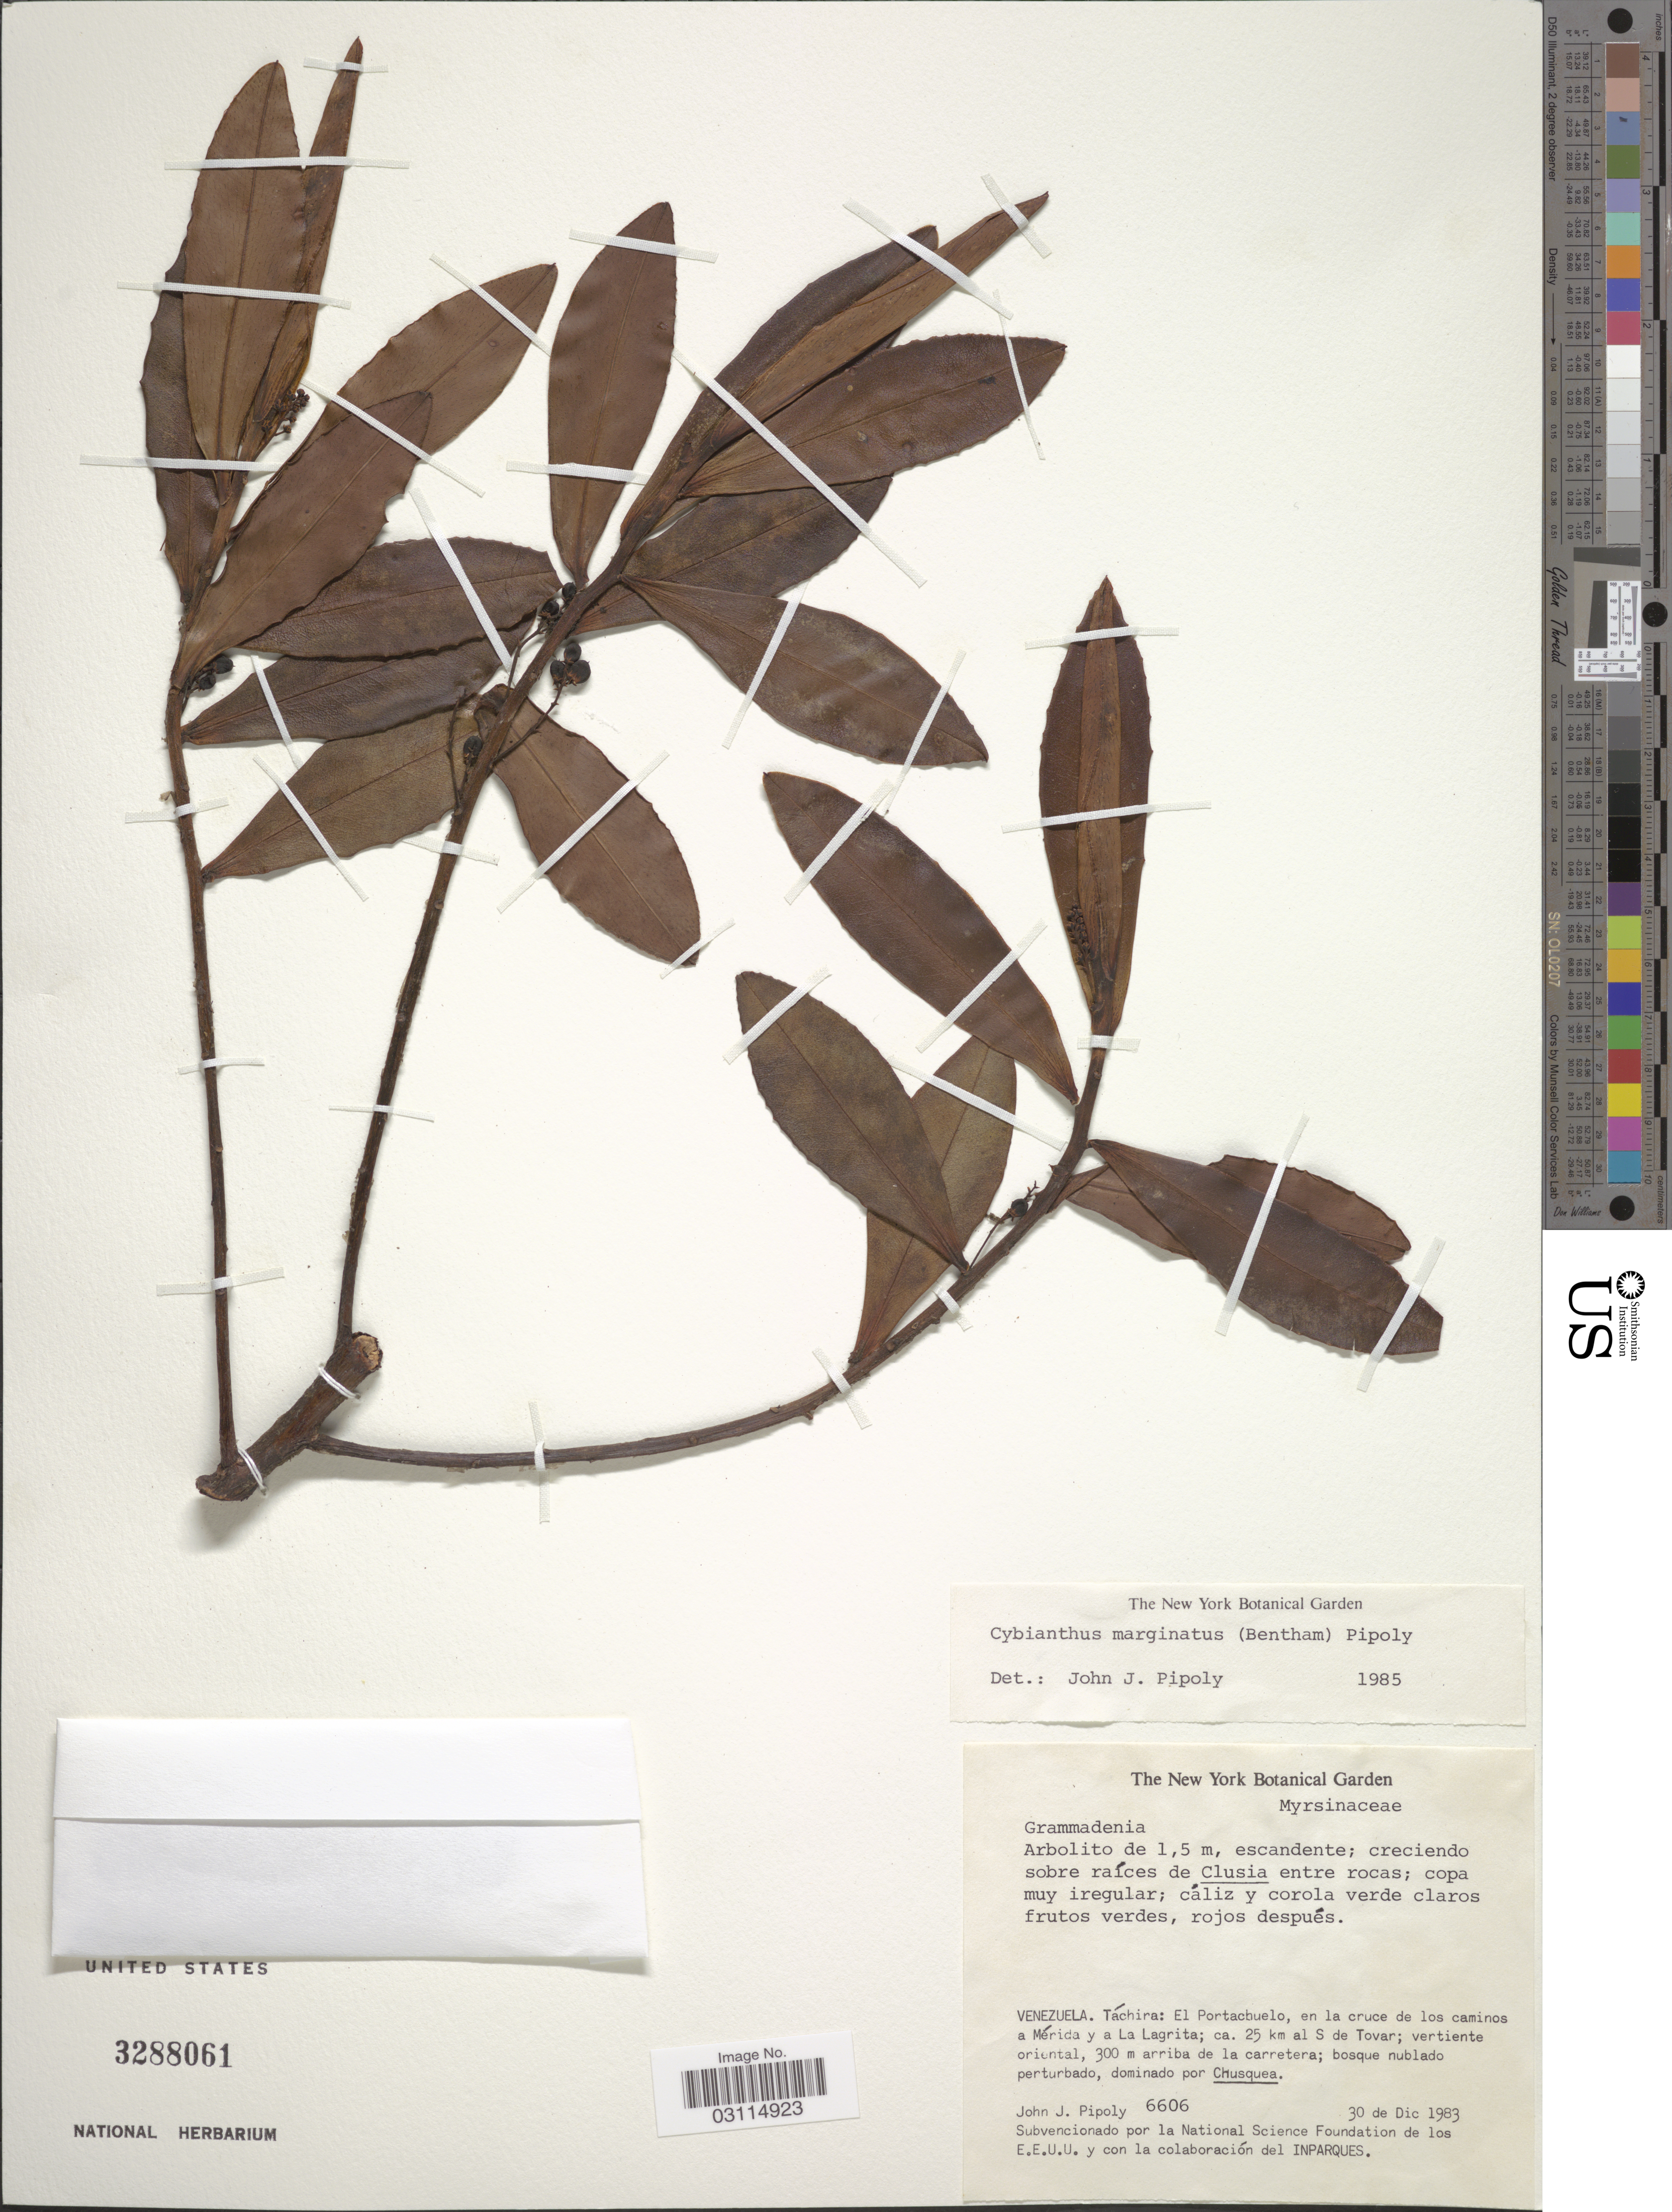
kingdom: Plantae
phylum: Tracheophyta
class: Magnoliopsida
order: Ericales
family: Primulaceae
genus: Cybianthus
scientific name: Cybianthus marginatus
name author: (Benth.) Pipoly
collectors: J. J. Pipoly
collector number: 6606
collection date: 1983-12-30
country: Venezuela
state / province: Tachira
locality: El Portachuelo, en la cruce de los caminos a Mérida y al La Lagrita; ca. 25 km al S de Tovar; vertiente oriental, 300 m arriba de la carretera.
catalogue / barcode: US 3288061